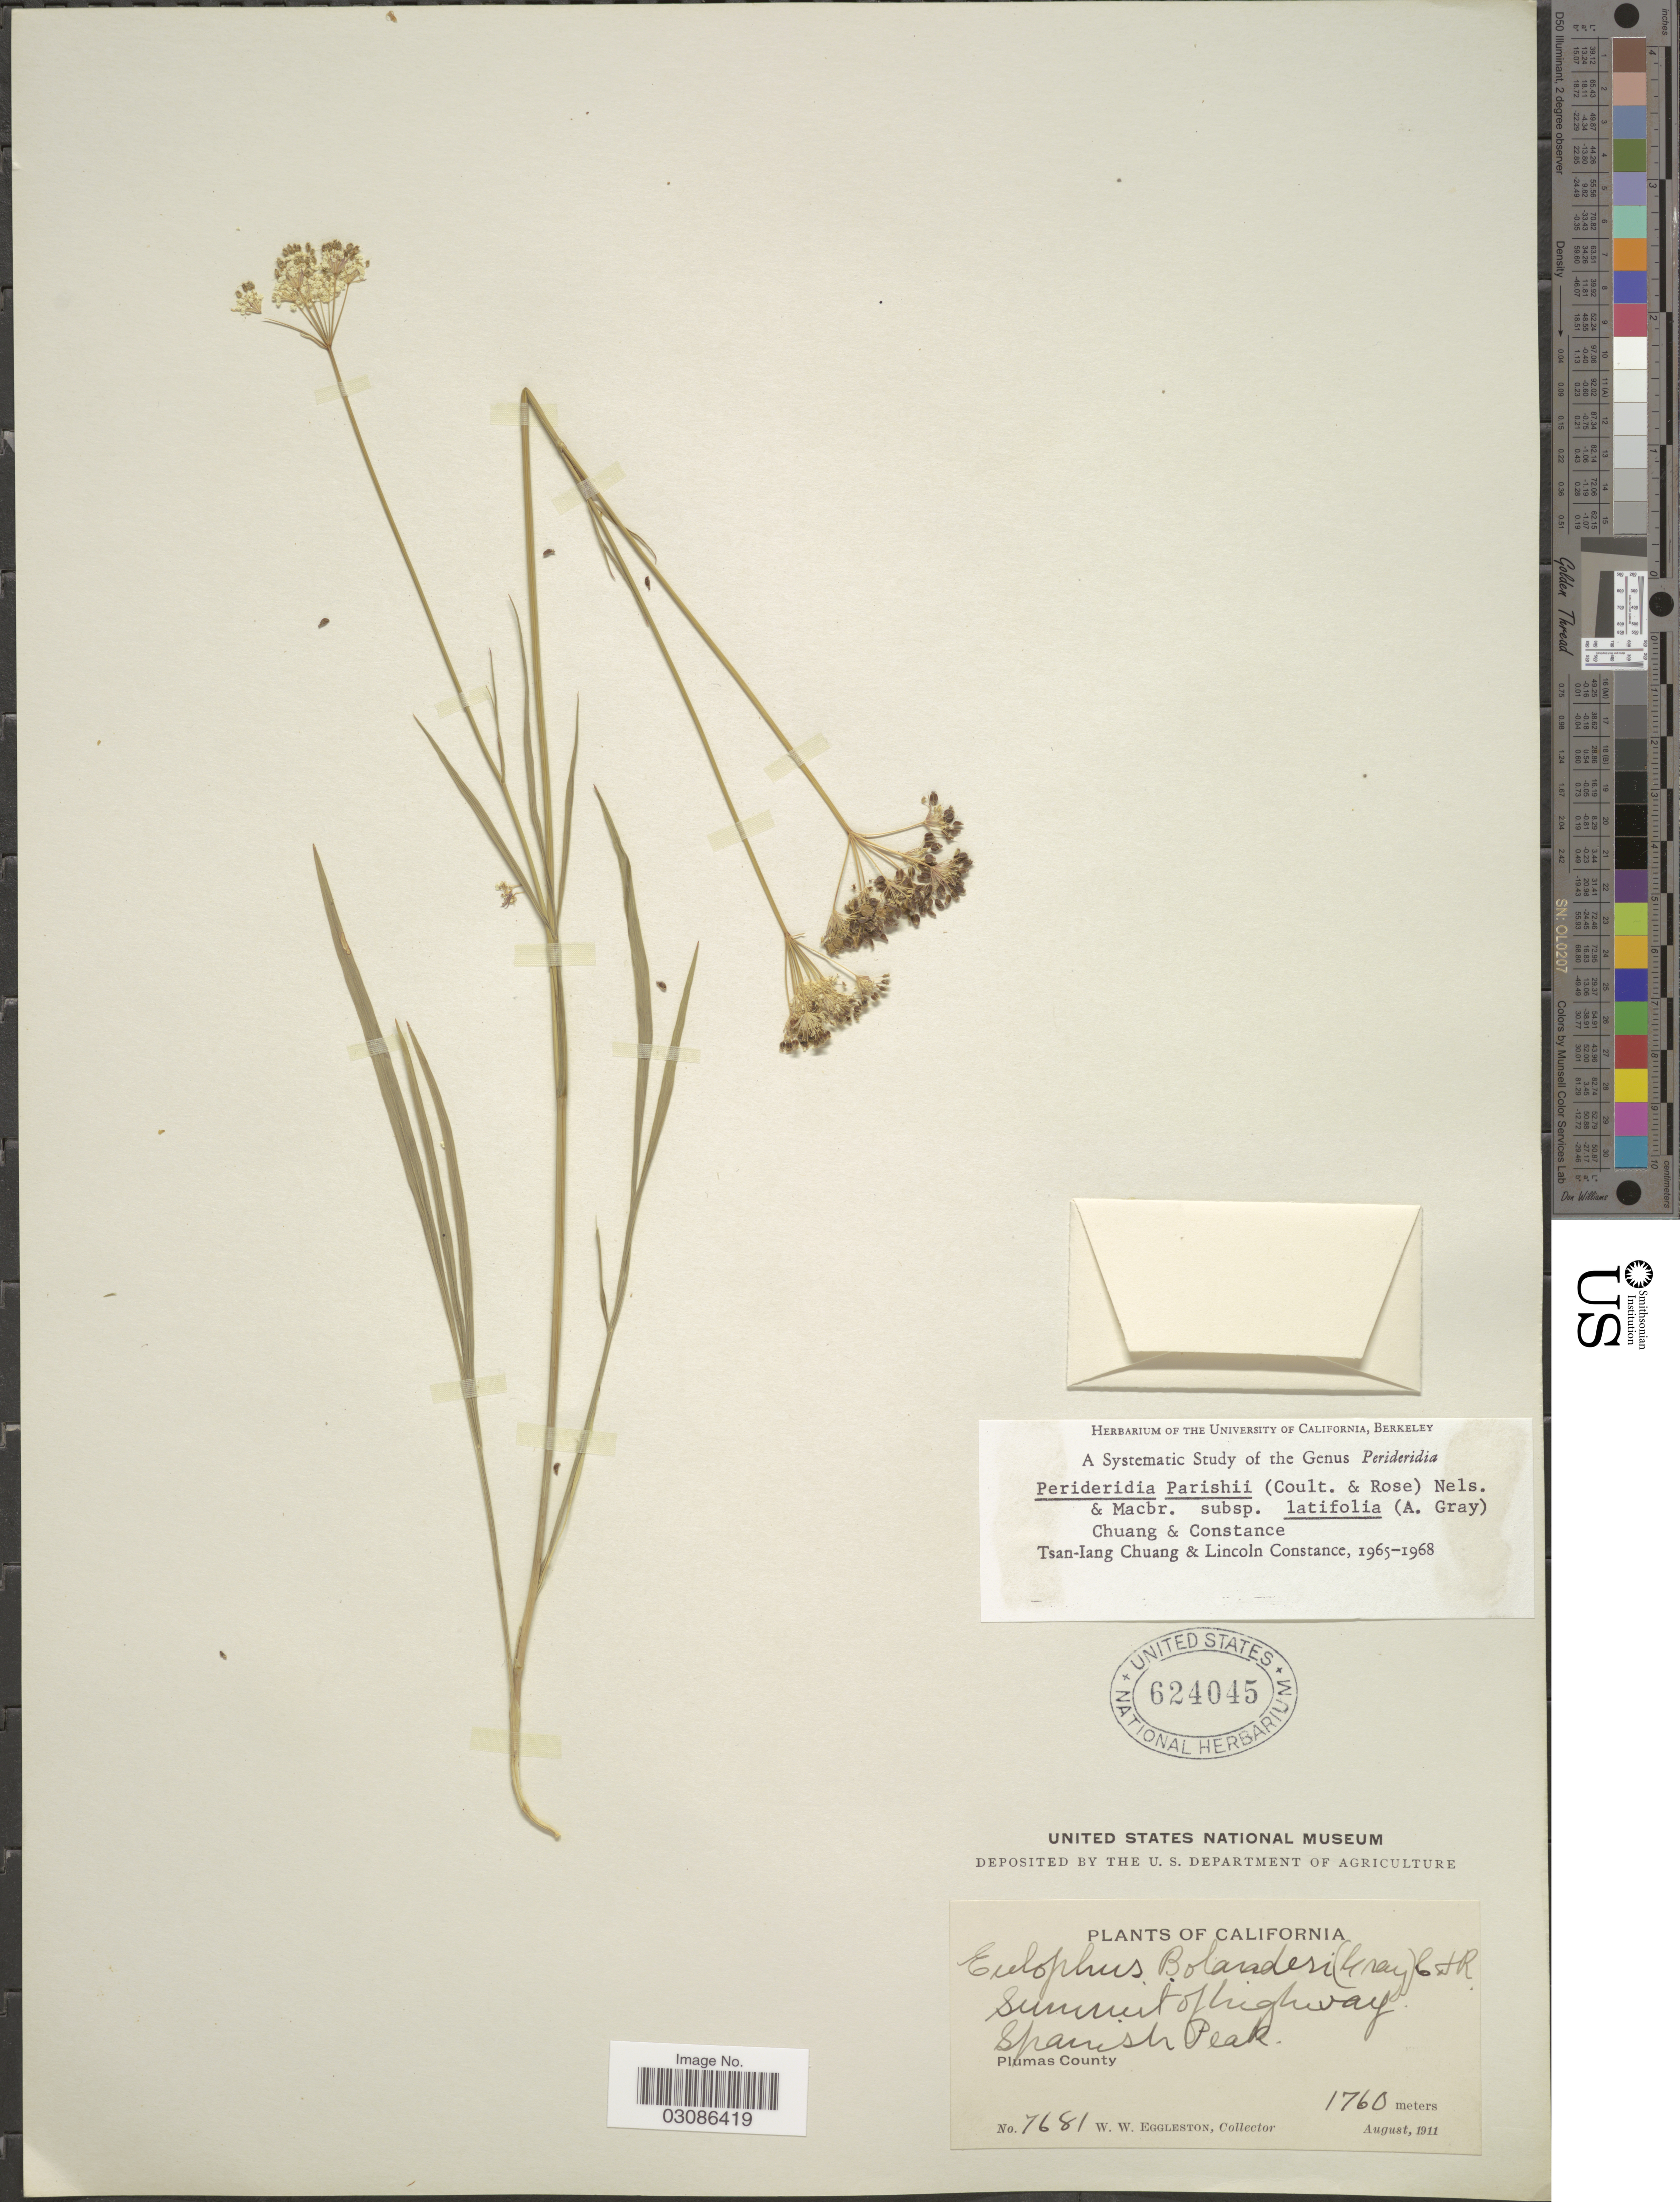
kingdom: Plantae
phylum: Tracheophyta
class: Magnoliopsida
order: Apiales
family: Apiaceae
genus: Perideridia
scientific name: Perideridia parishii subsp. latifolia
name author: A. Gray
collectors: W. W. Eggleston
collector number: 7681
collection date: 1911-08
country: United States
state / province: California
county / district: Plumas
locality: Summit of highway, Spanish Peak, Plumas County.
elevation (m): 1760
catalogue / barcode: US 624045